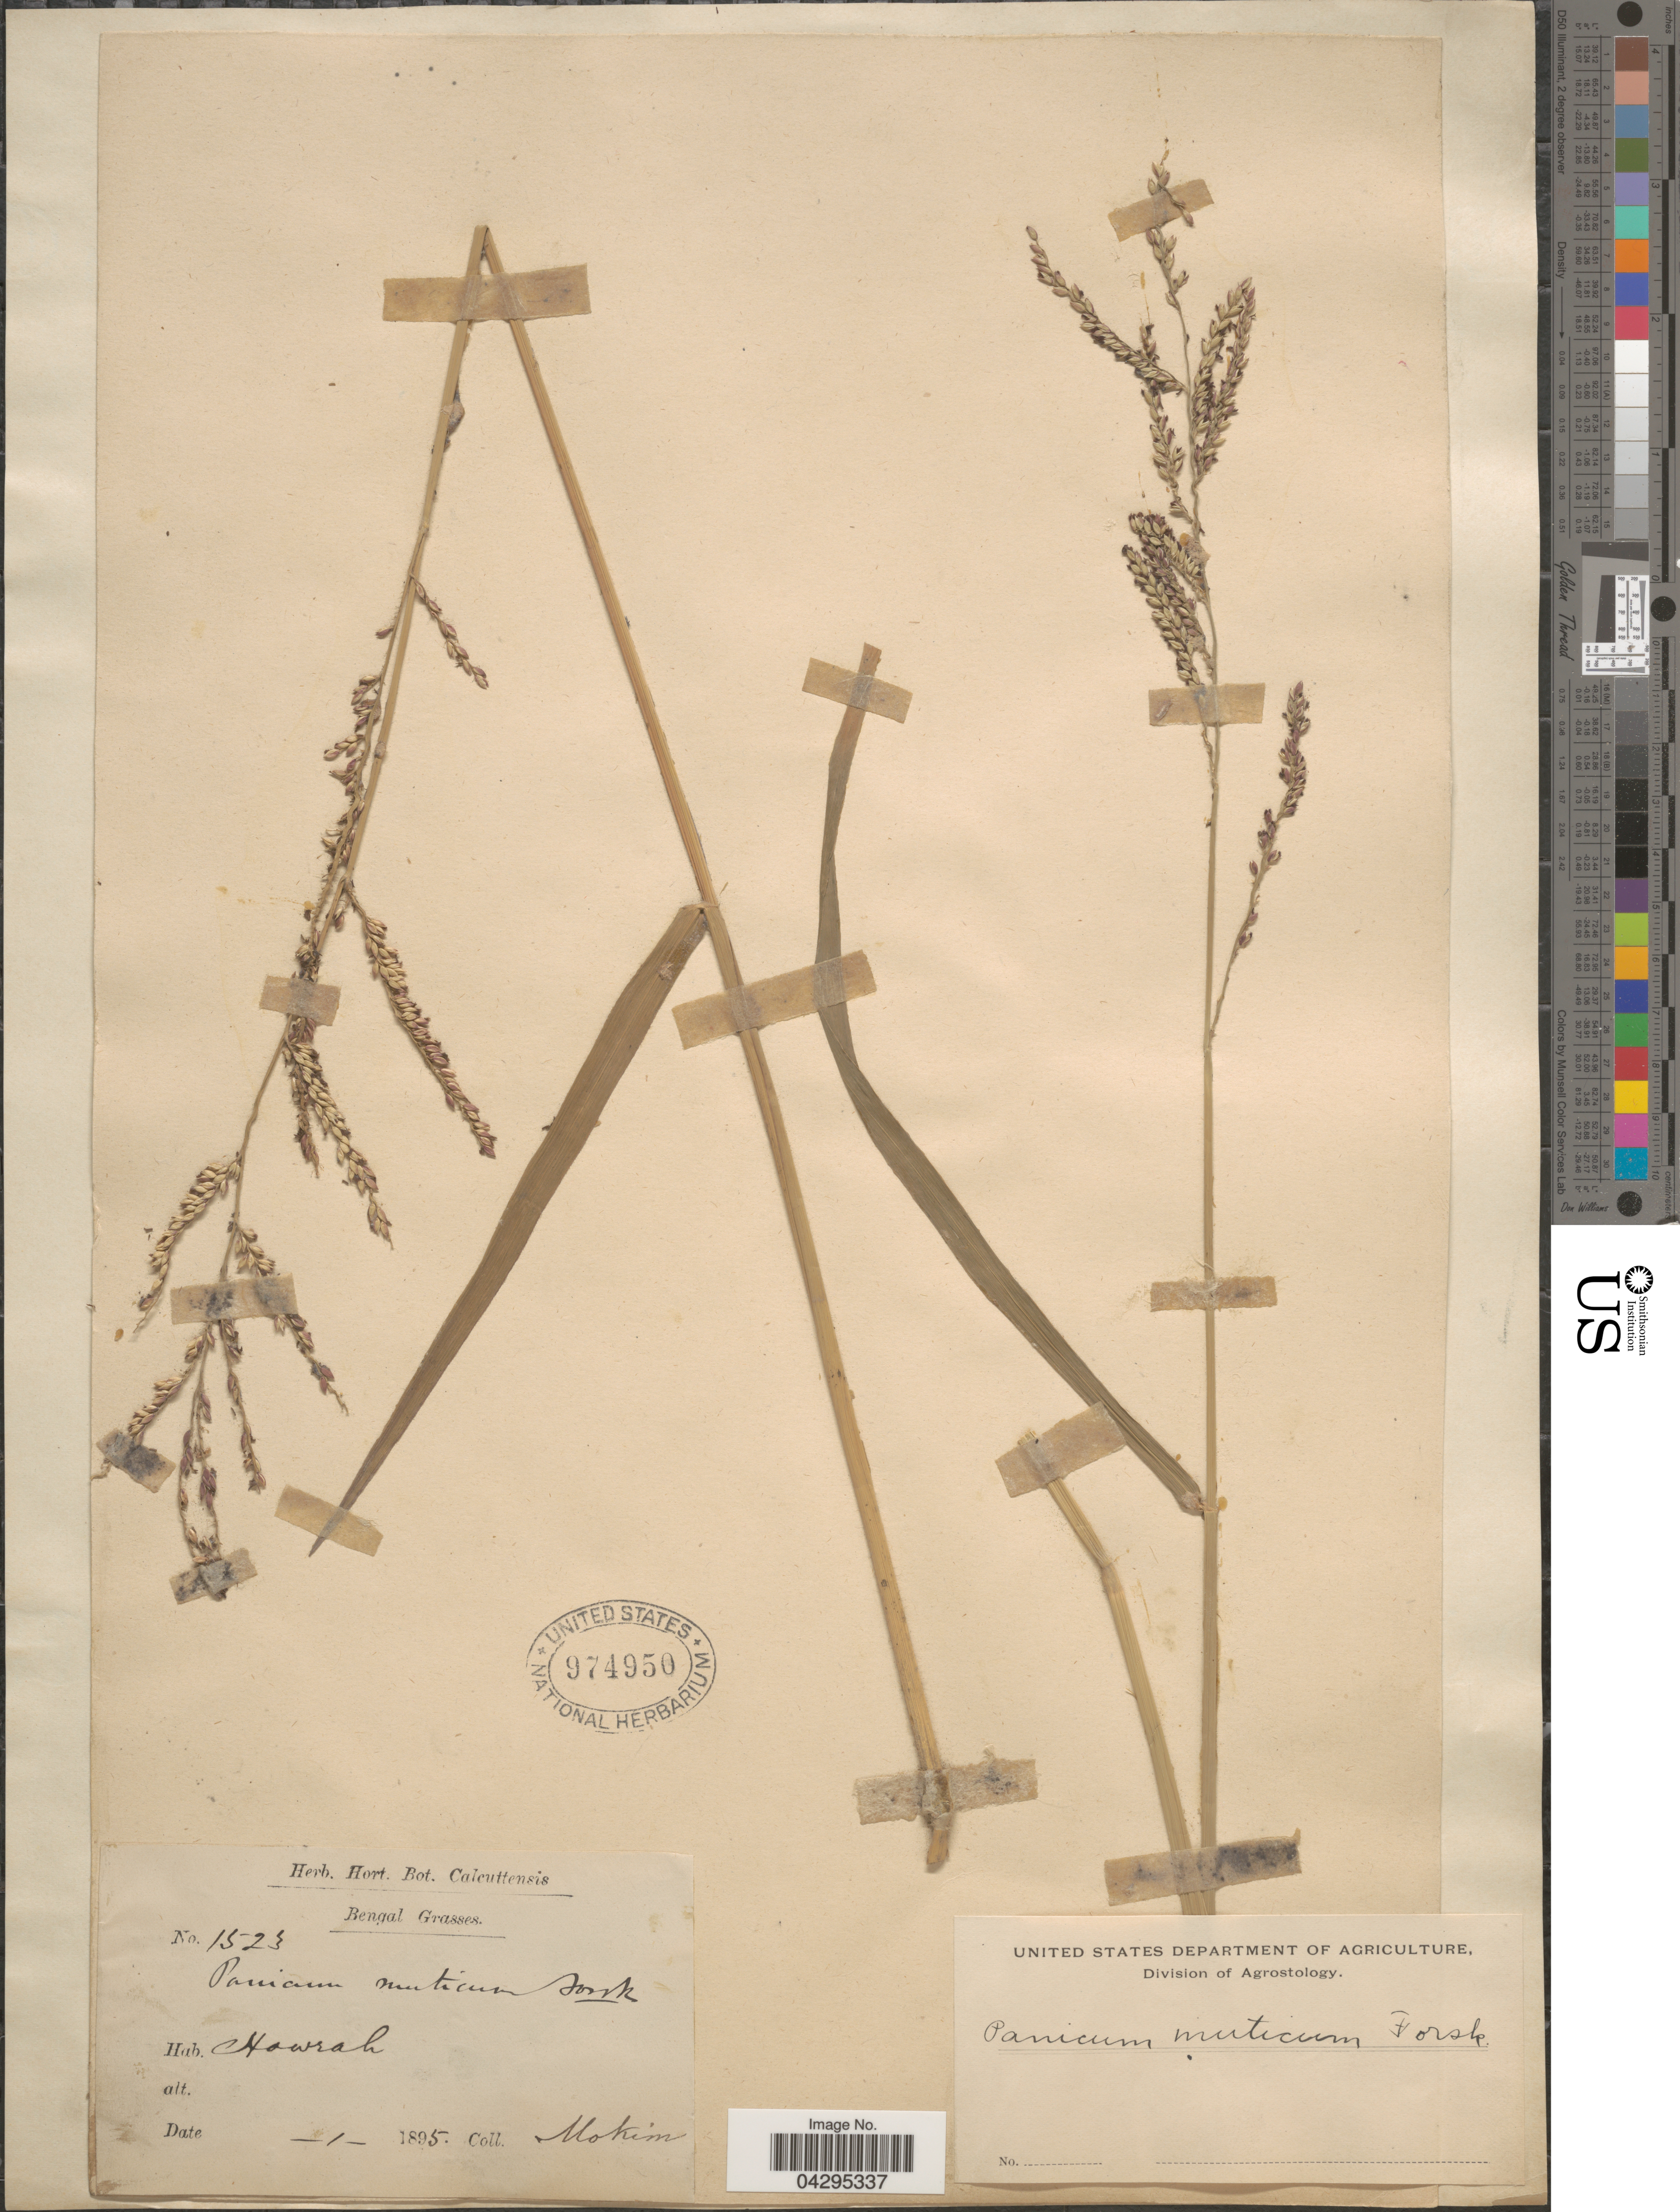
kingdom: Plantae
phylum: Tracheophyta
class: Liliopsida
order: Poales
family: Poaceae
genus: Urochloa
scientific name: Urochloa mutica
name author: (Forssk.) T.Q. Nguyen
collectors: S. Mokim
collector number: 1523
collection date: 1895-01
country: India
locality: Bengal. Howrah.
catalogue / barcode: US 974950